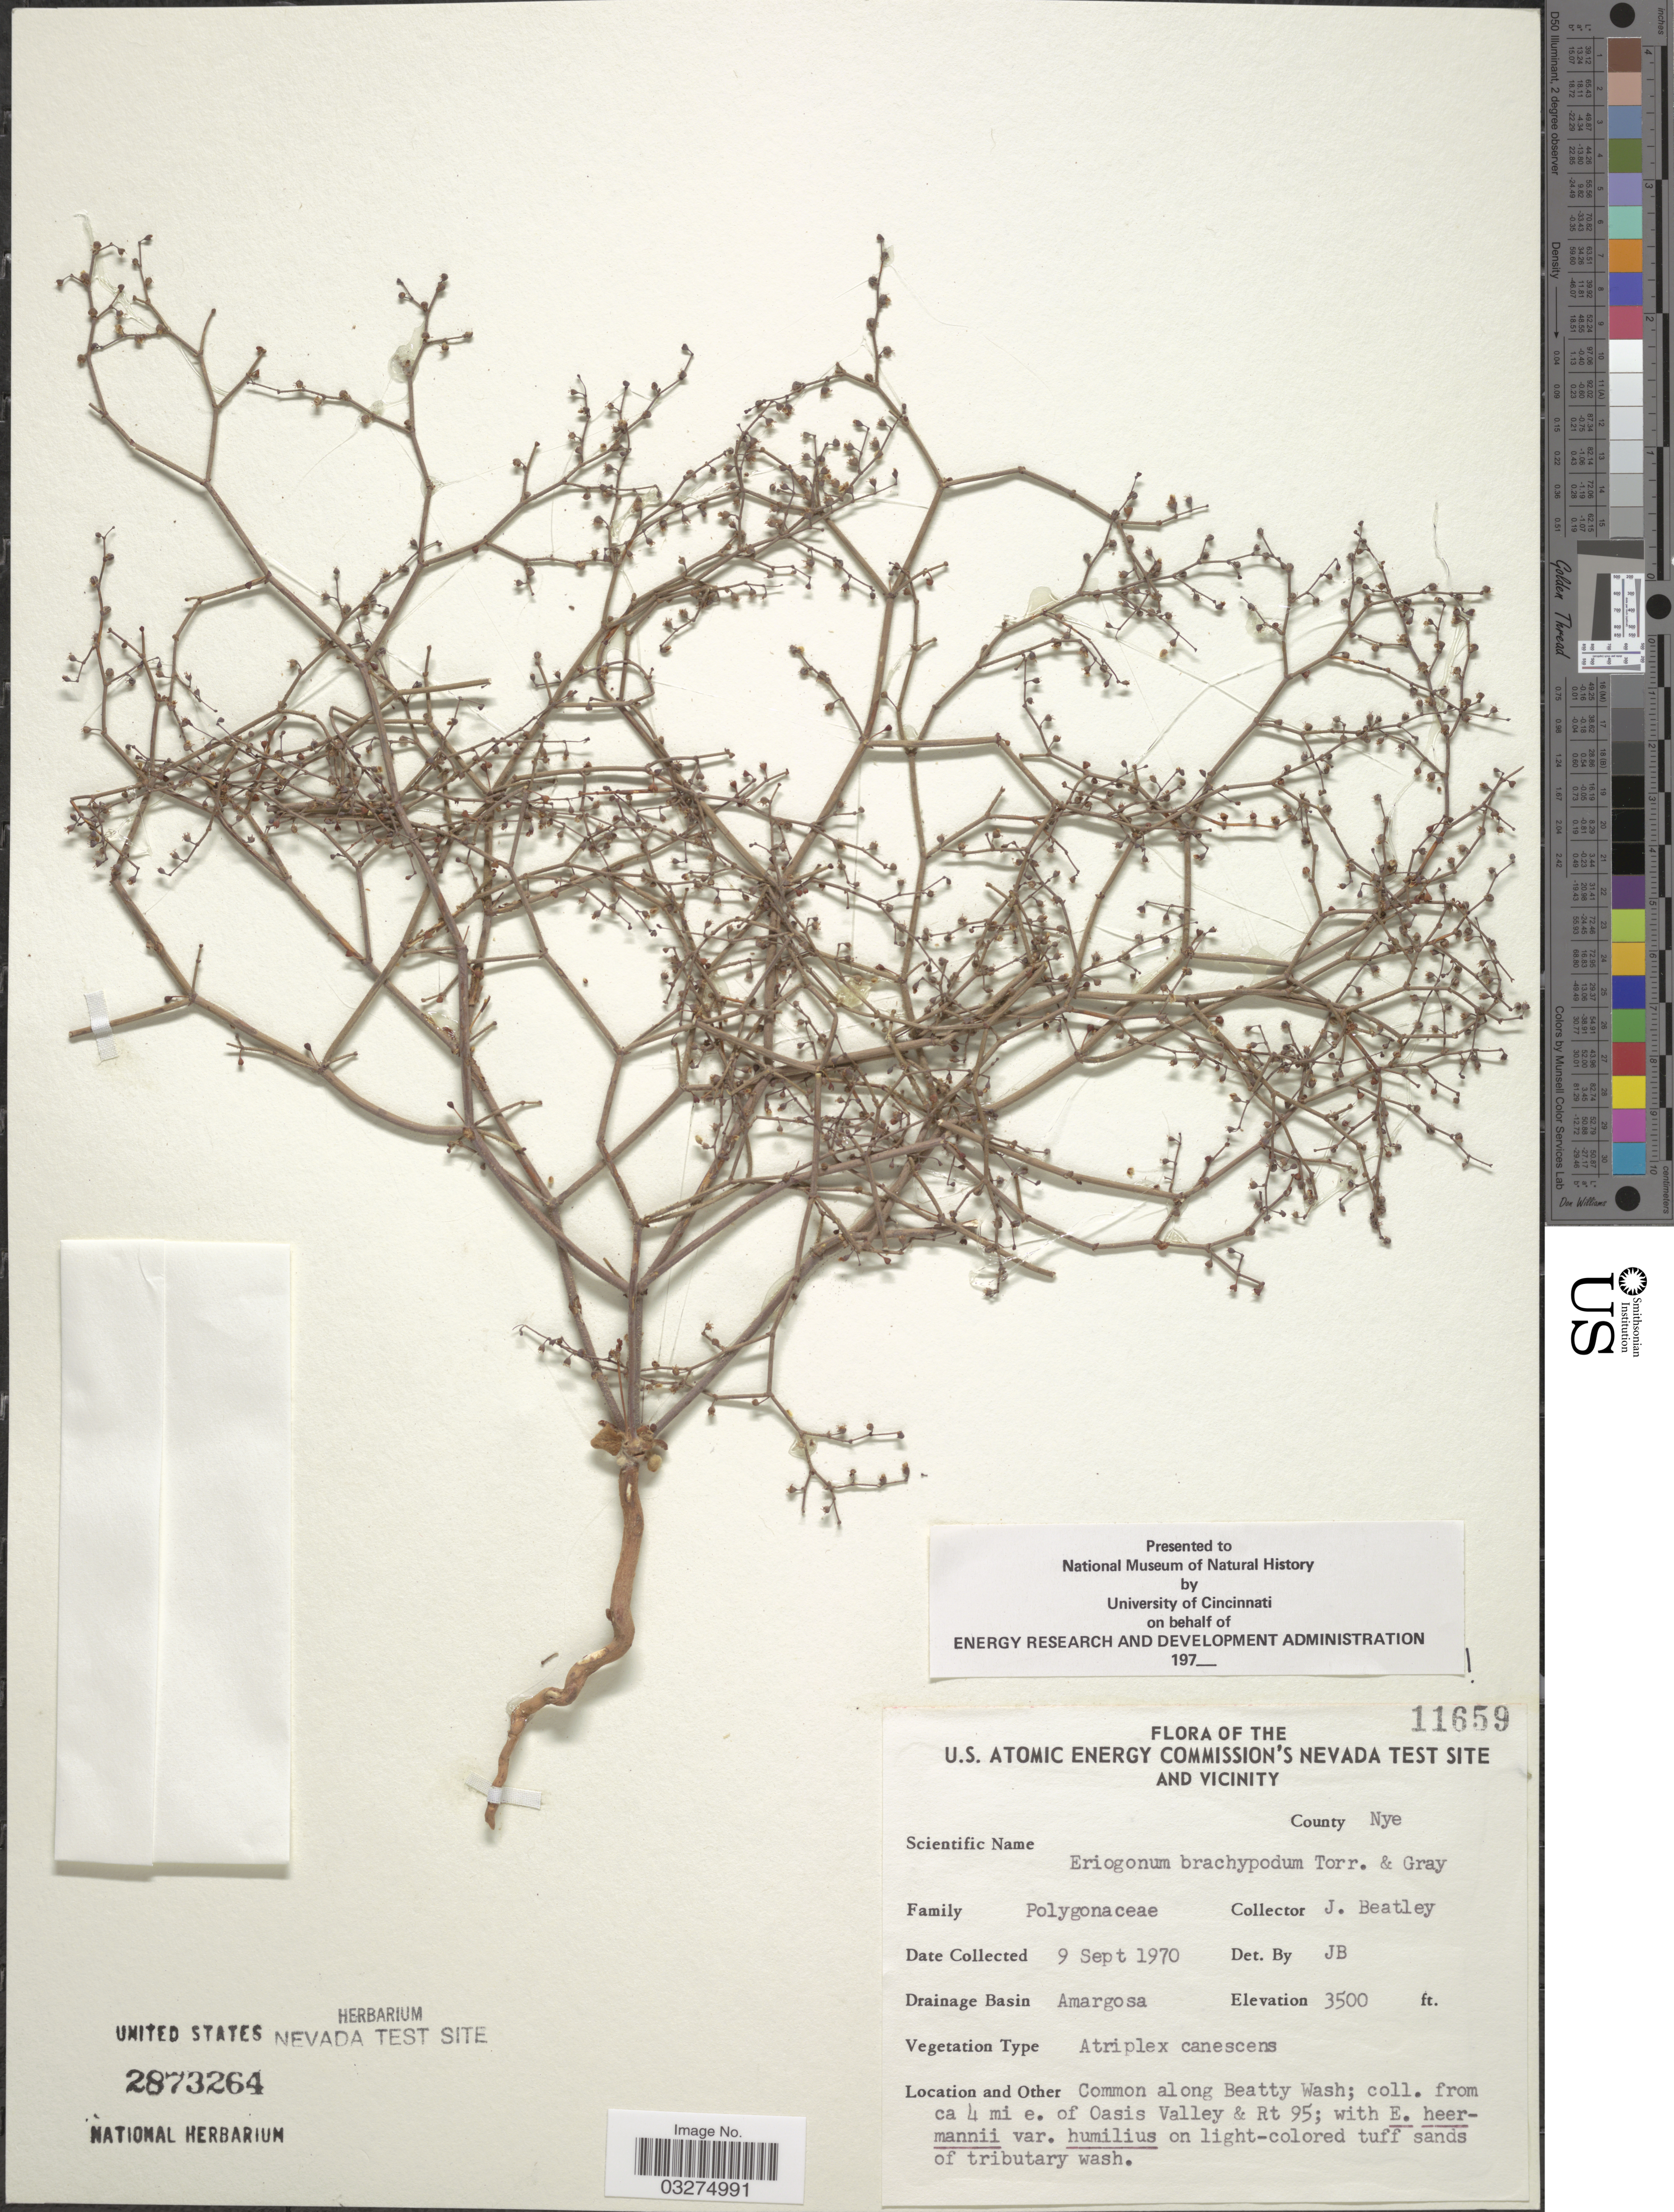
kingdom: Plantae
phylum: Tracheophyta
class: Magnoliopsida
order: Caryophyllales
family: Polygonaceae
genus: Eriogonum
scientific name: Eriogonum brachypodum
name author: Torr. & A. Gray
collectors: J. C. Beatley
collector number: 11659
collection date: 1970-09-09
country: United States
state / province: Nevada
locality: U. S. Atomic Energy Commission's Nevada Test Site and Vicinity. County Nye. Drainage Basin Amargosa. Along Beatty Wash; from ca 4 mi e. of Oasis Valley & Rt 95.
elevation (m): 1067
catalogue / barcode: US 2873264